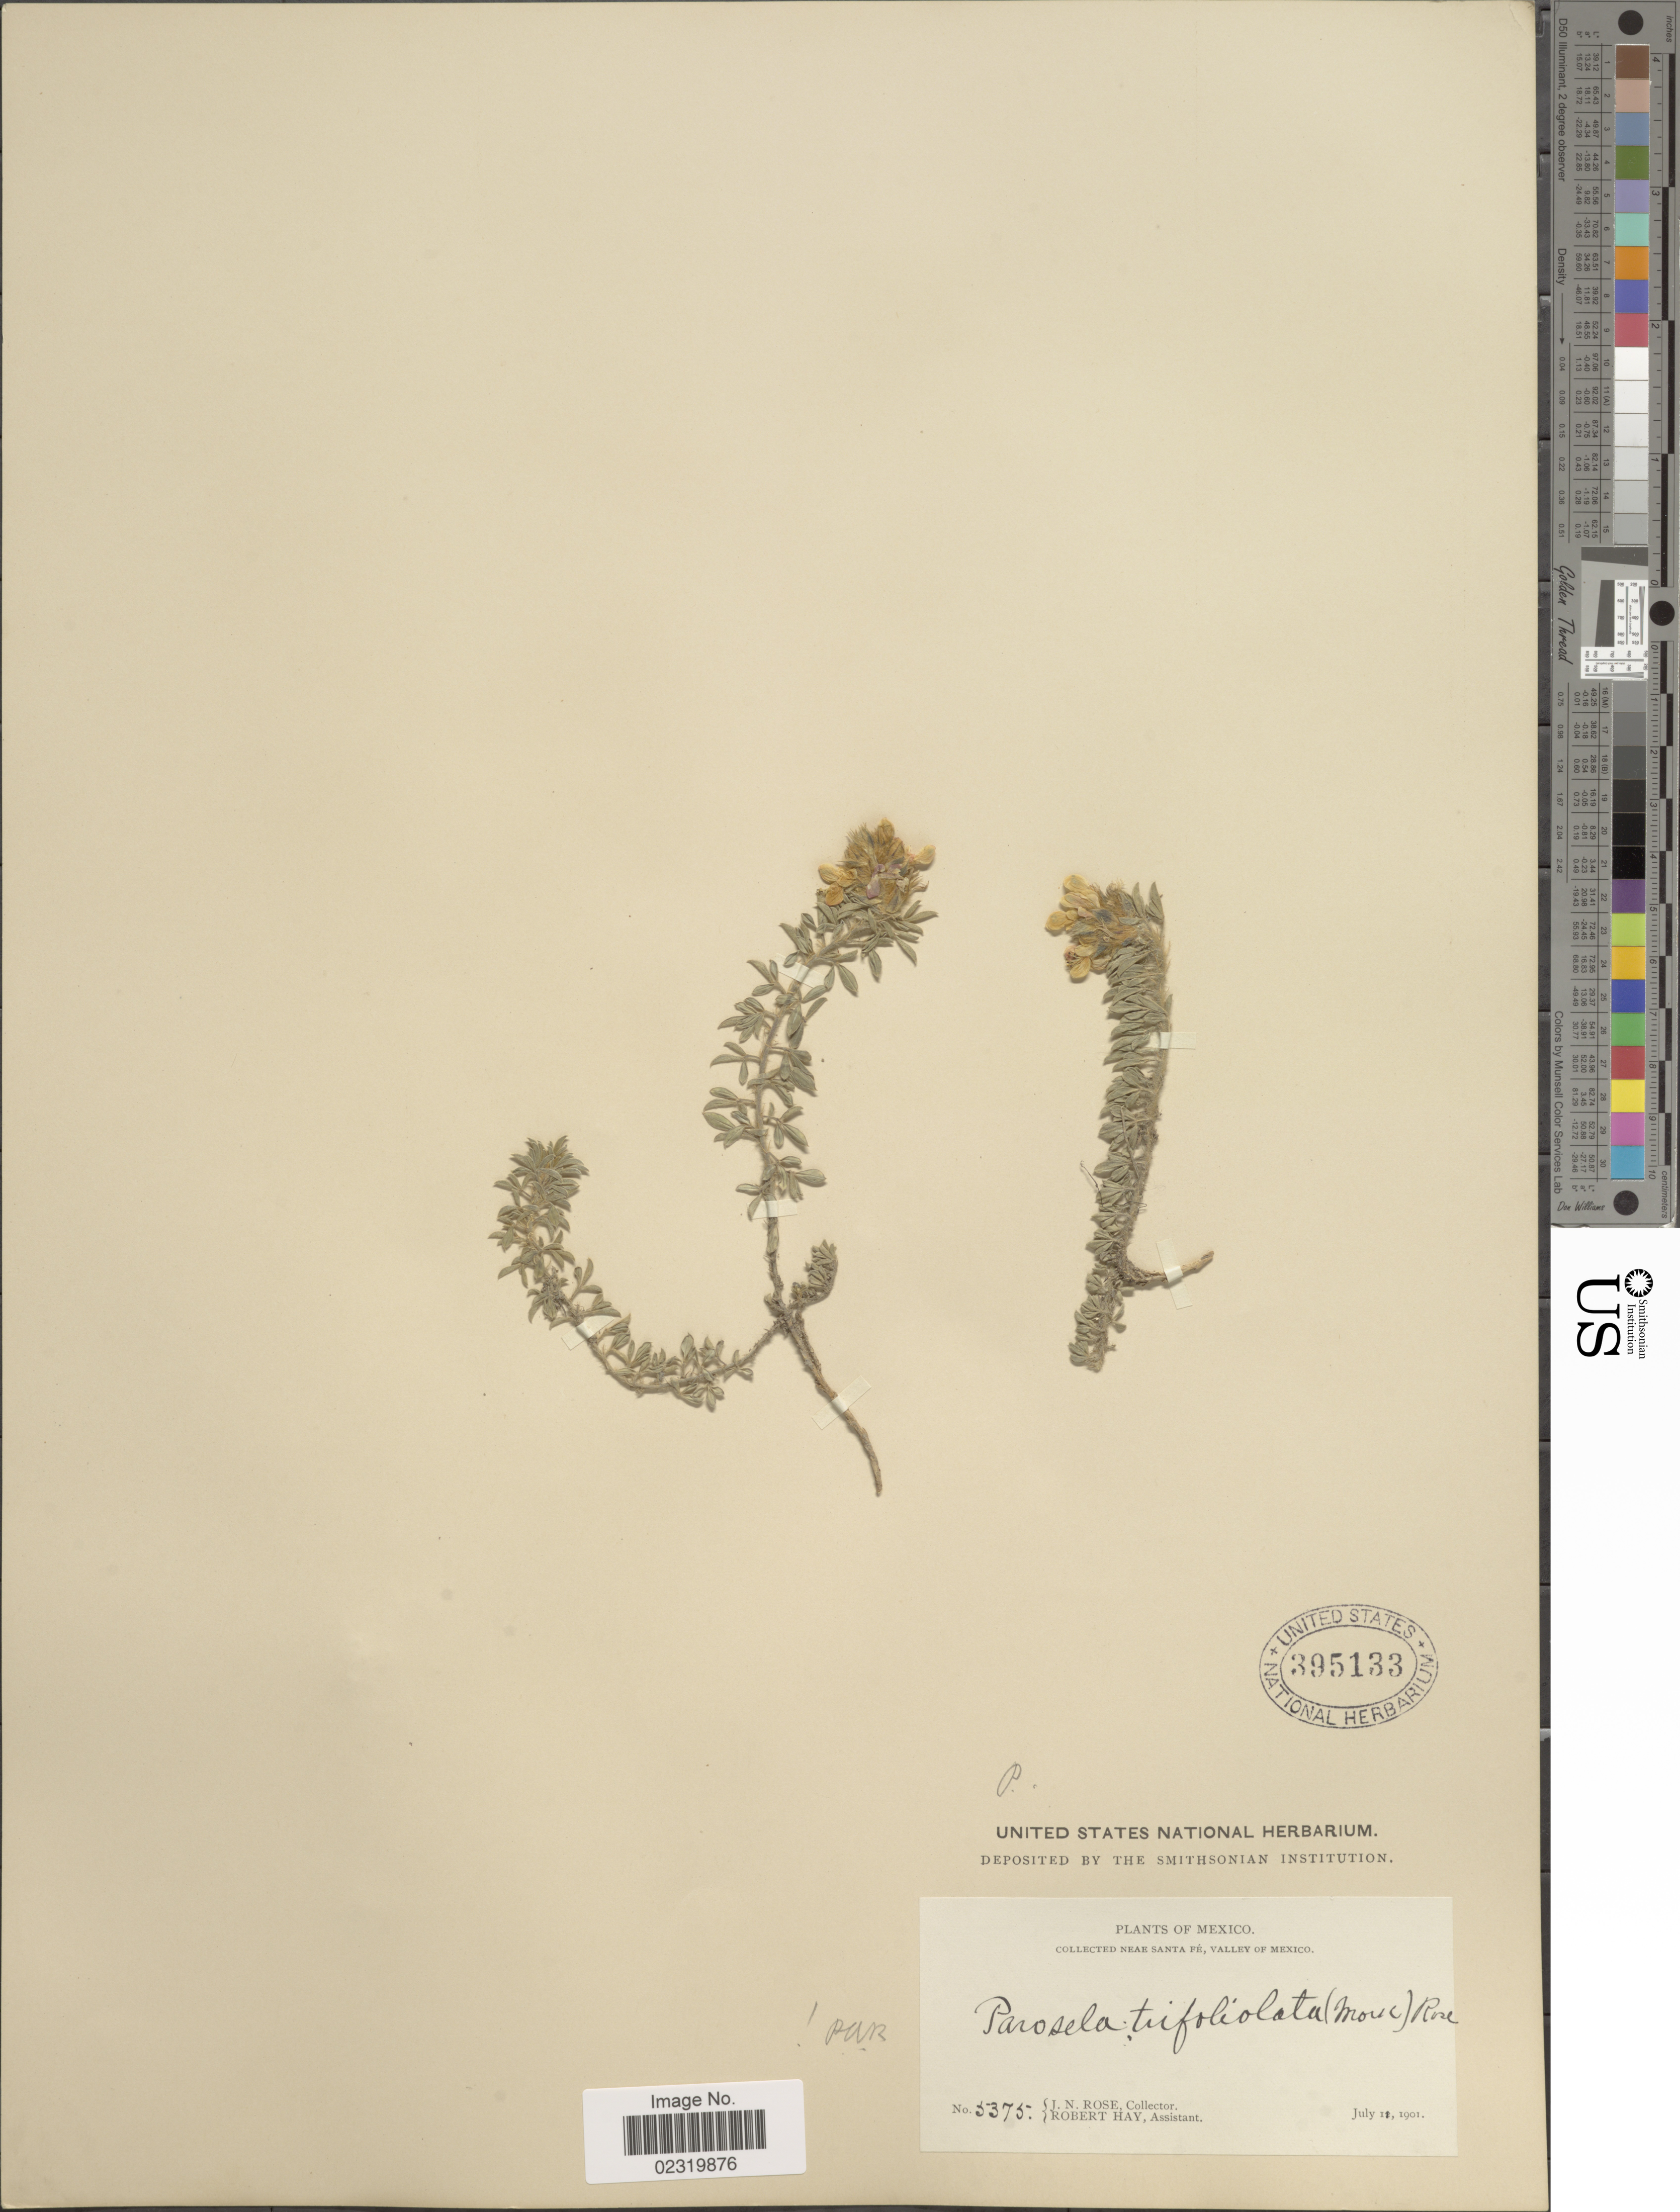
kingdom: Plantae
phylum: Tracheophyta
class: Magnoliopsida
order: Fabales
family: Fabaceae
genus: Dalea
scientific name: Dalea prostrata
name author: Ortega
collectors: J. N. Rose & R. H. Hay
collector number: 5375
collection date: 1901-07-11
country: Mexico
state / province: México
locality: Near Santa Fé, valley of Mexico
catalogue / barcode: US 395133